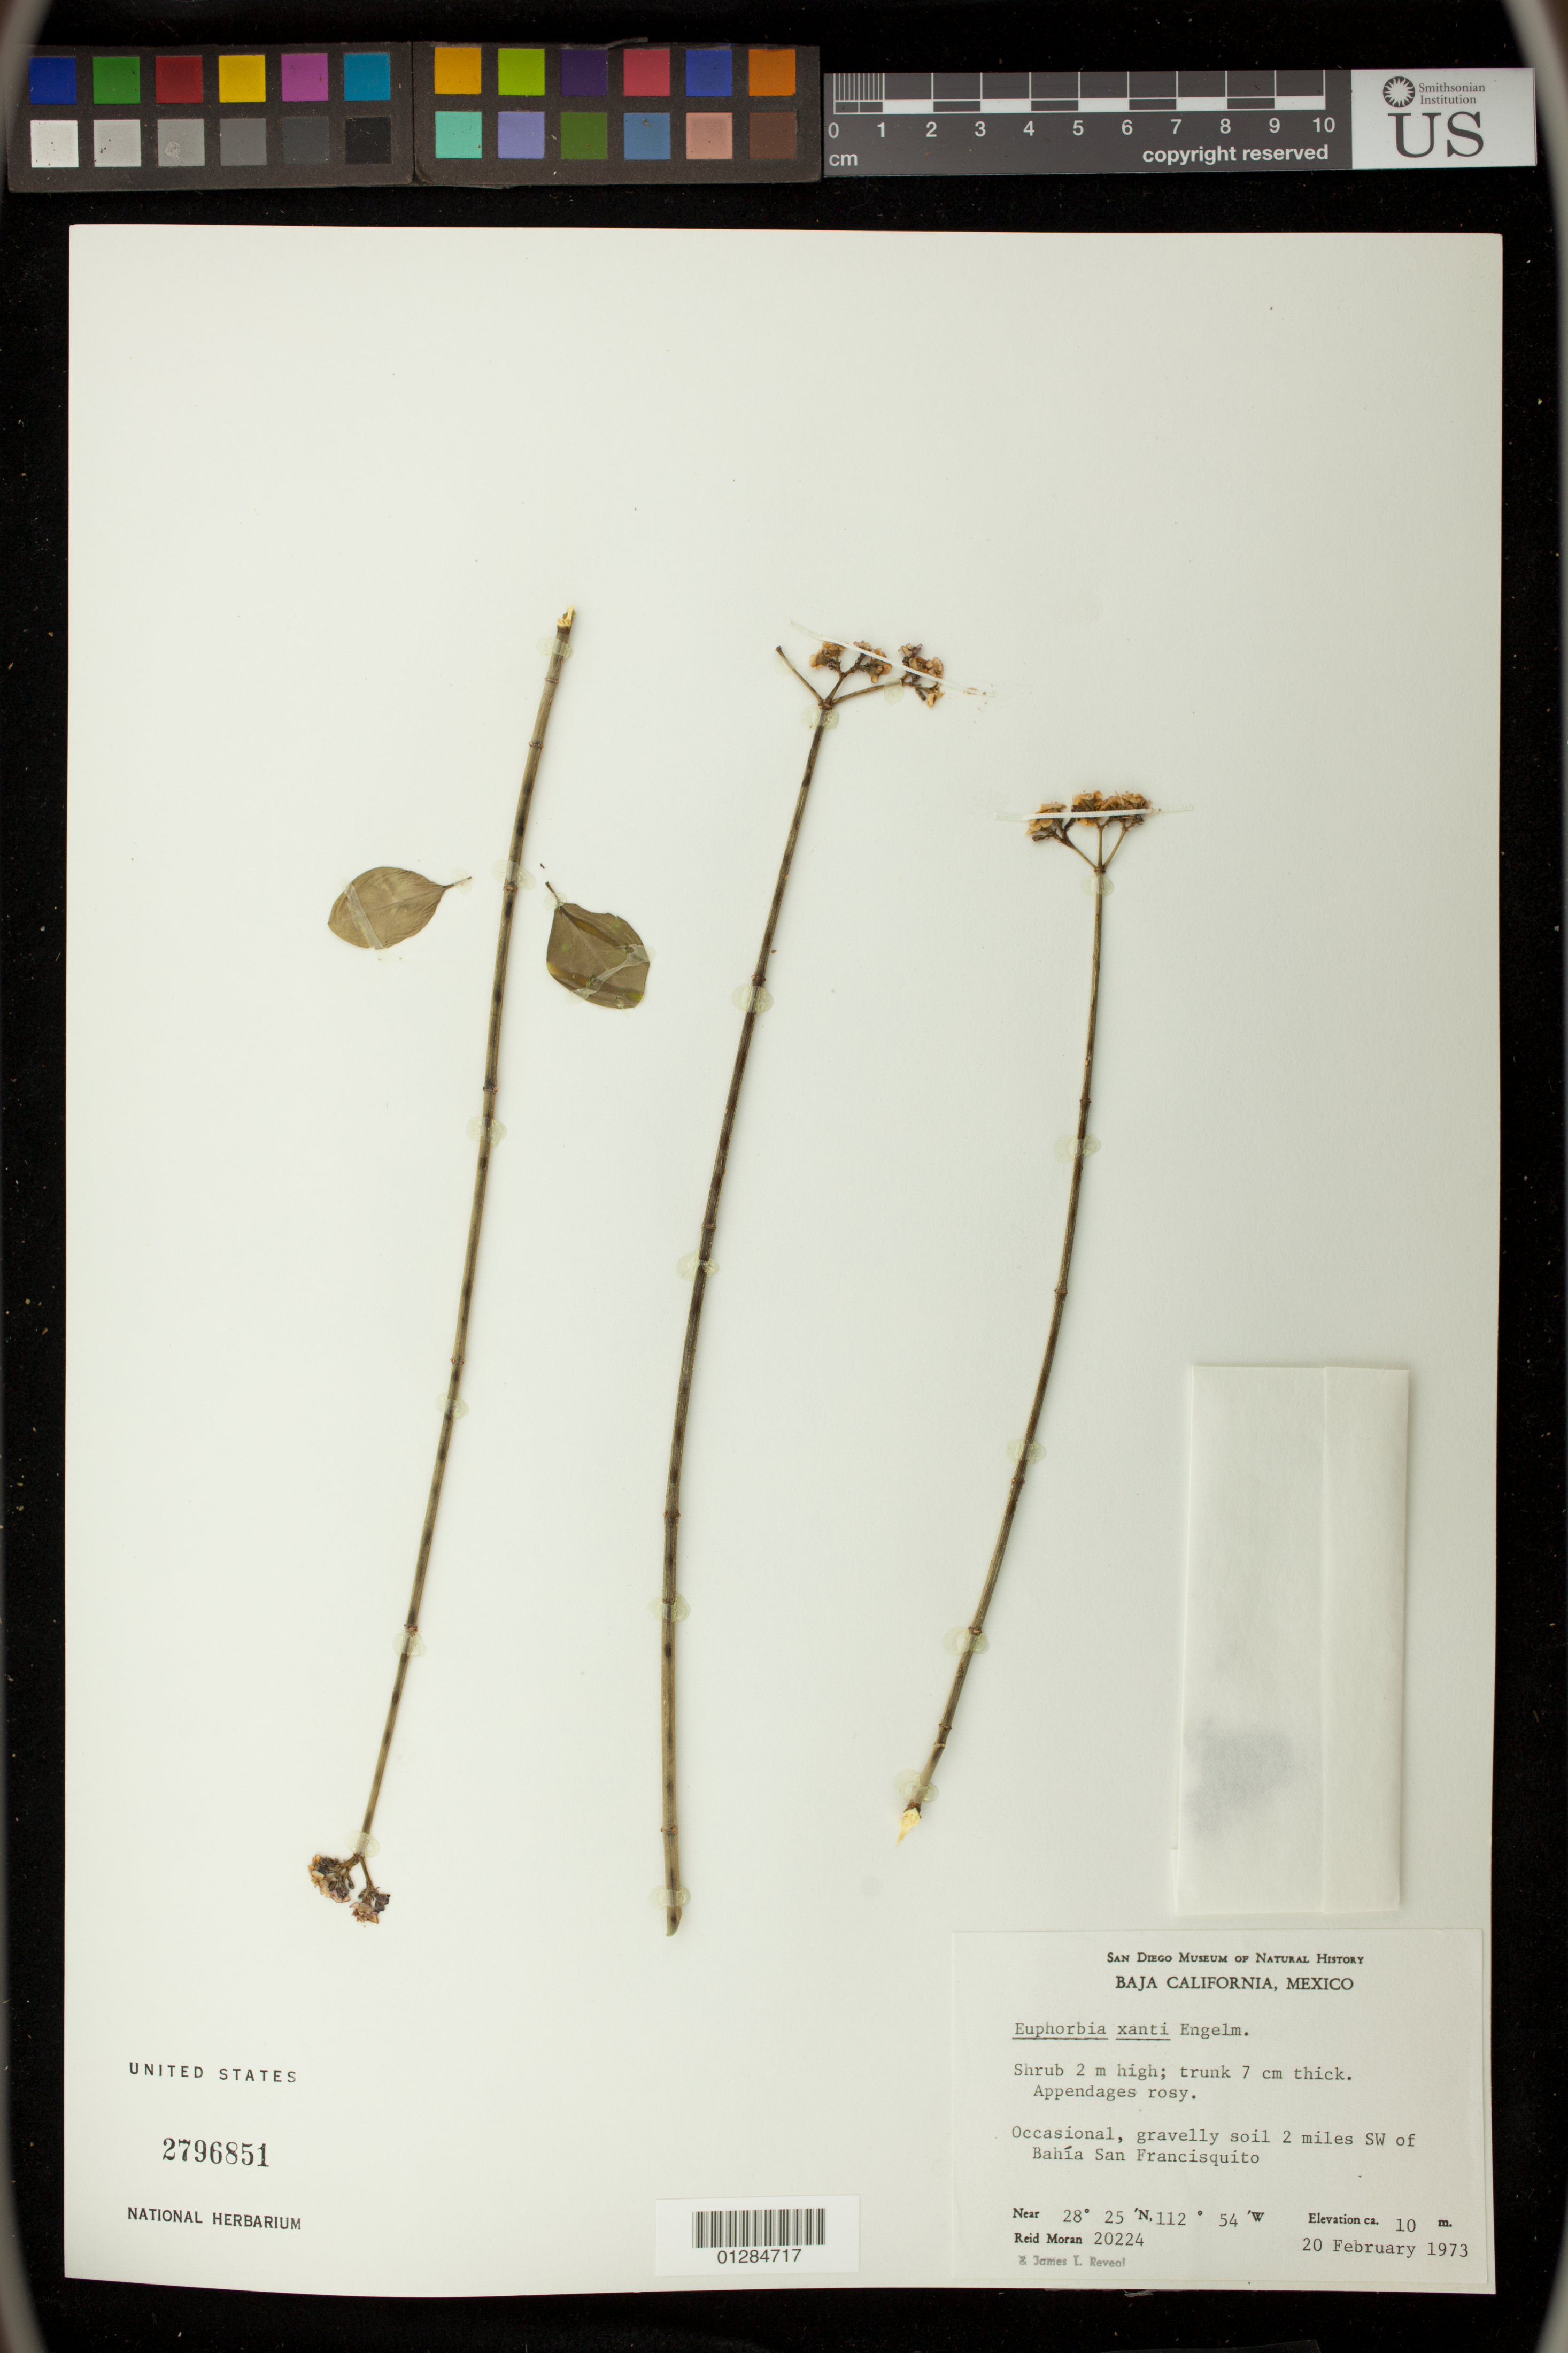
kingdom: Plantae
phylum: Tracheophyta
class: Magnoliopsida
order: Malpighiales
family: Euphorbiaceae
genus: Euphorbia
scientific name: Euphorbia xanti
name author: Engelm. ex Boiss.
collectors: R. V. Moran & J. L. Reveal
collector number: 20224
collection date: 1973-02-20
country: Mexico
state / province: Baja California Norte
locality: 2 miles SW of Bahía San Francisquito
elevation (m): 10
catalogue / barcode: US 2796851